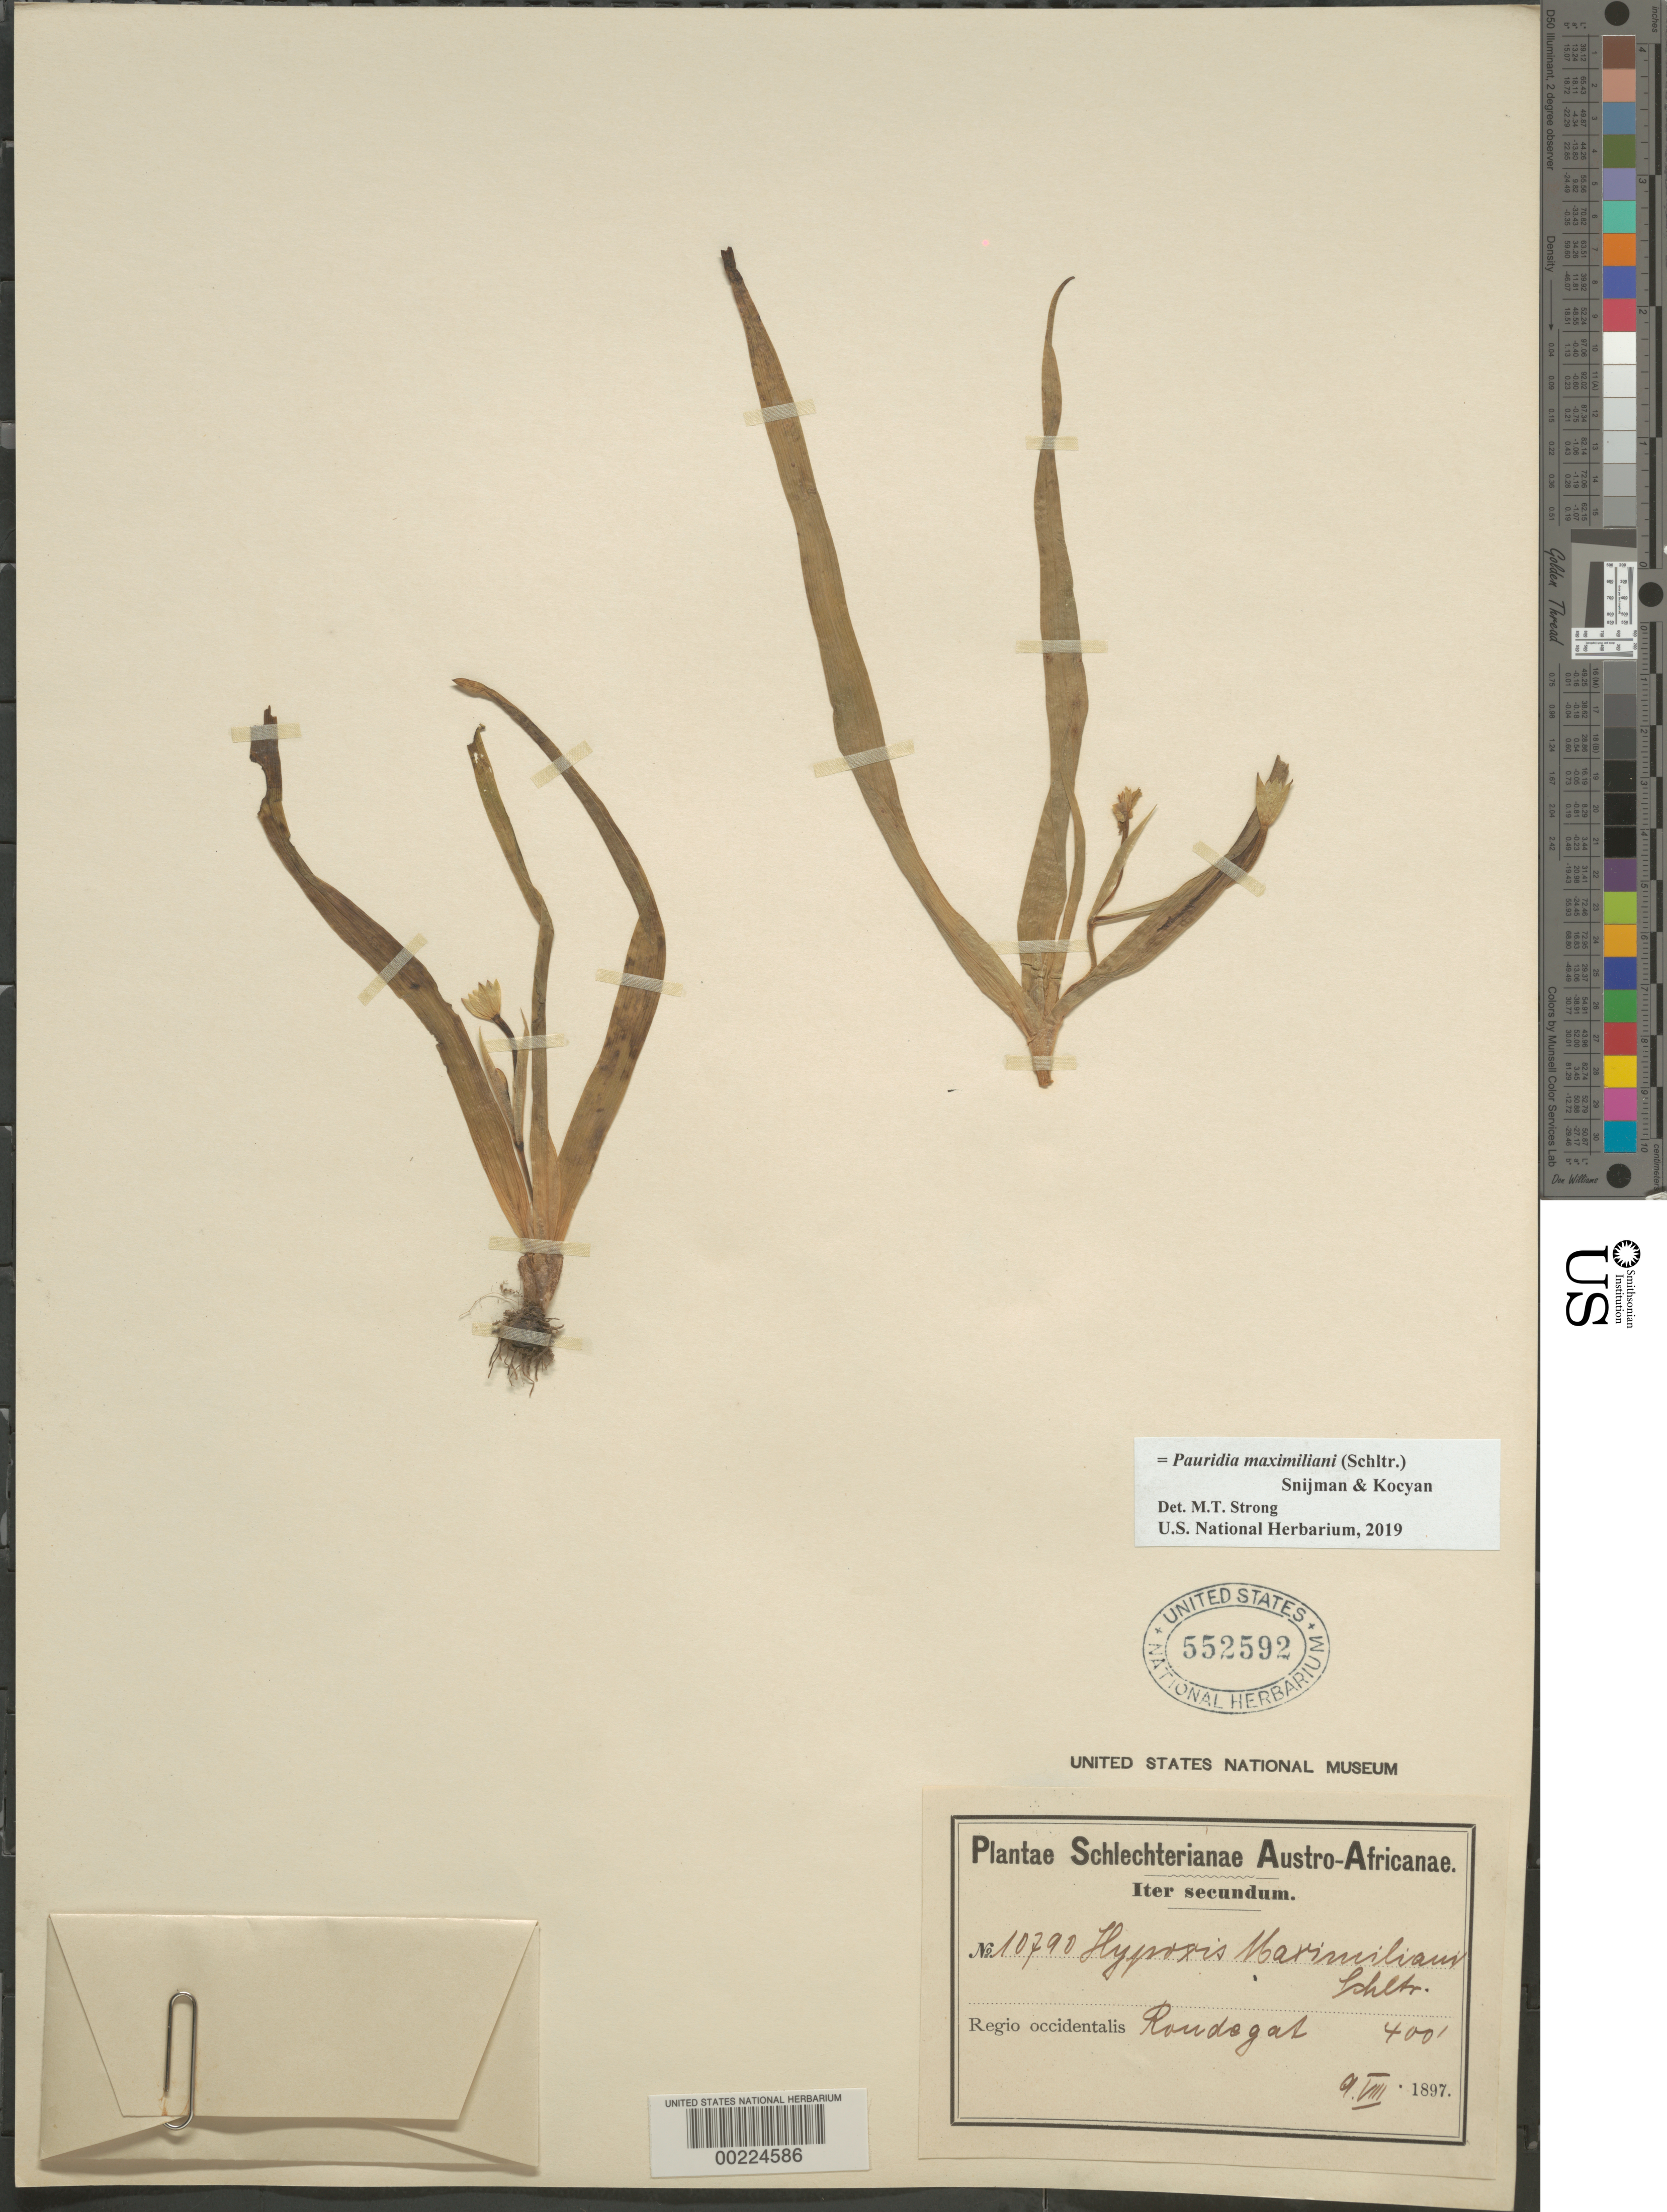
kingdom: Plantae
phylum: Tracheophyta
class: Liliopsida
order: Asparagales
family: Hypoxidaceae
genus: Pauridia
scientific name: Pauridia maximiliani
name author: (Schltr.) Snijman & Kocyan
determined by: Strong, Mark T., (BOT), Smithsonian Institution - National Museum of Natural History (UNITED STATES)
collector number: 10790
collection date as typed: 09 Aug 1897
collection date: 1897-08-09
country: South Africa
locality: Rondegat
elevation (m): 122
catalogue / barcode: US 552592